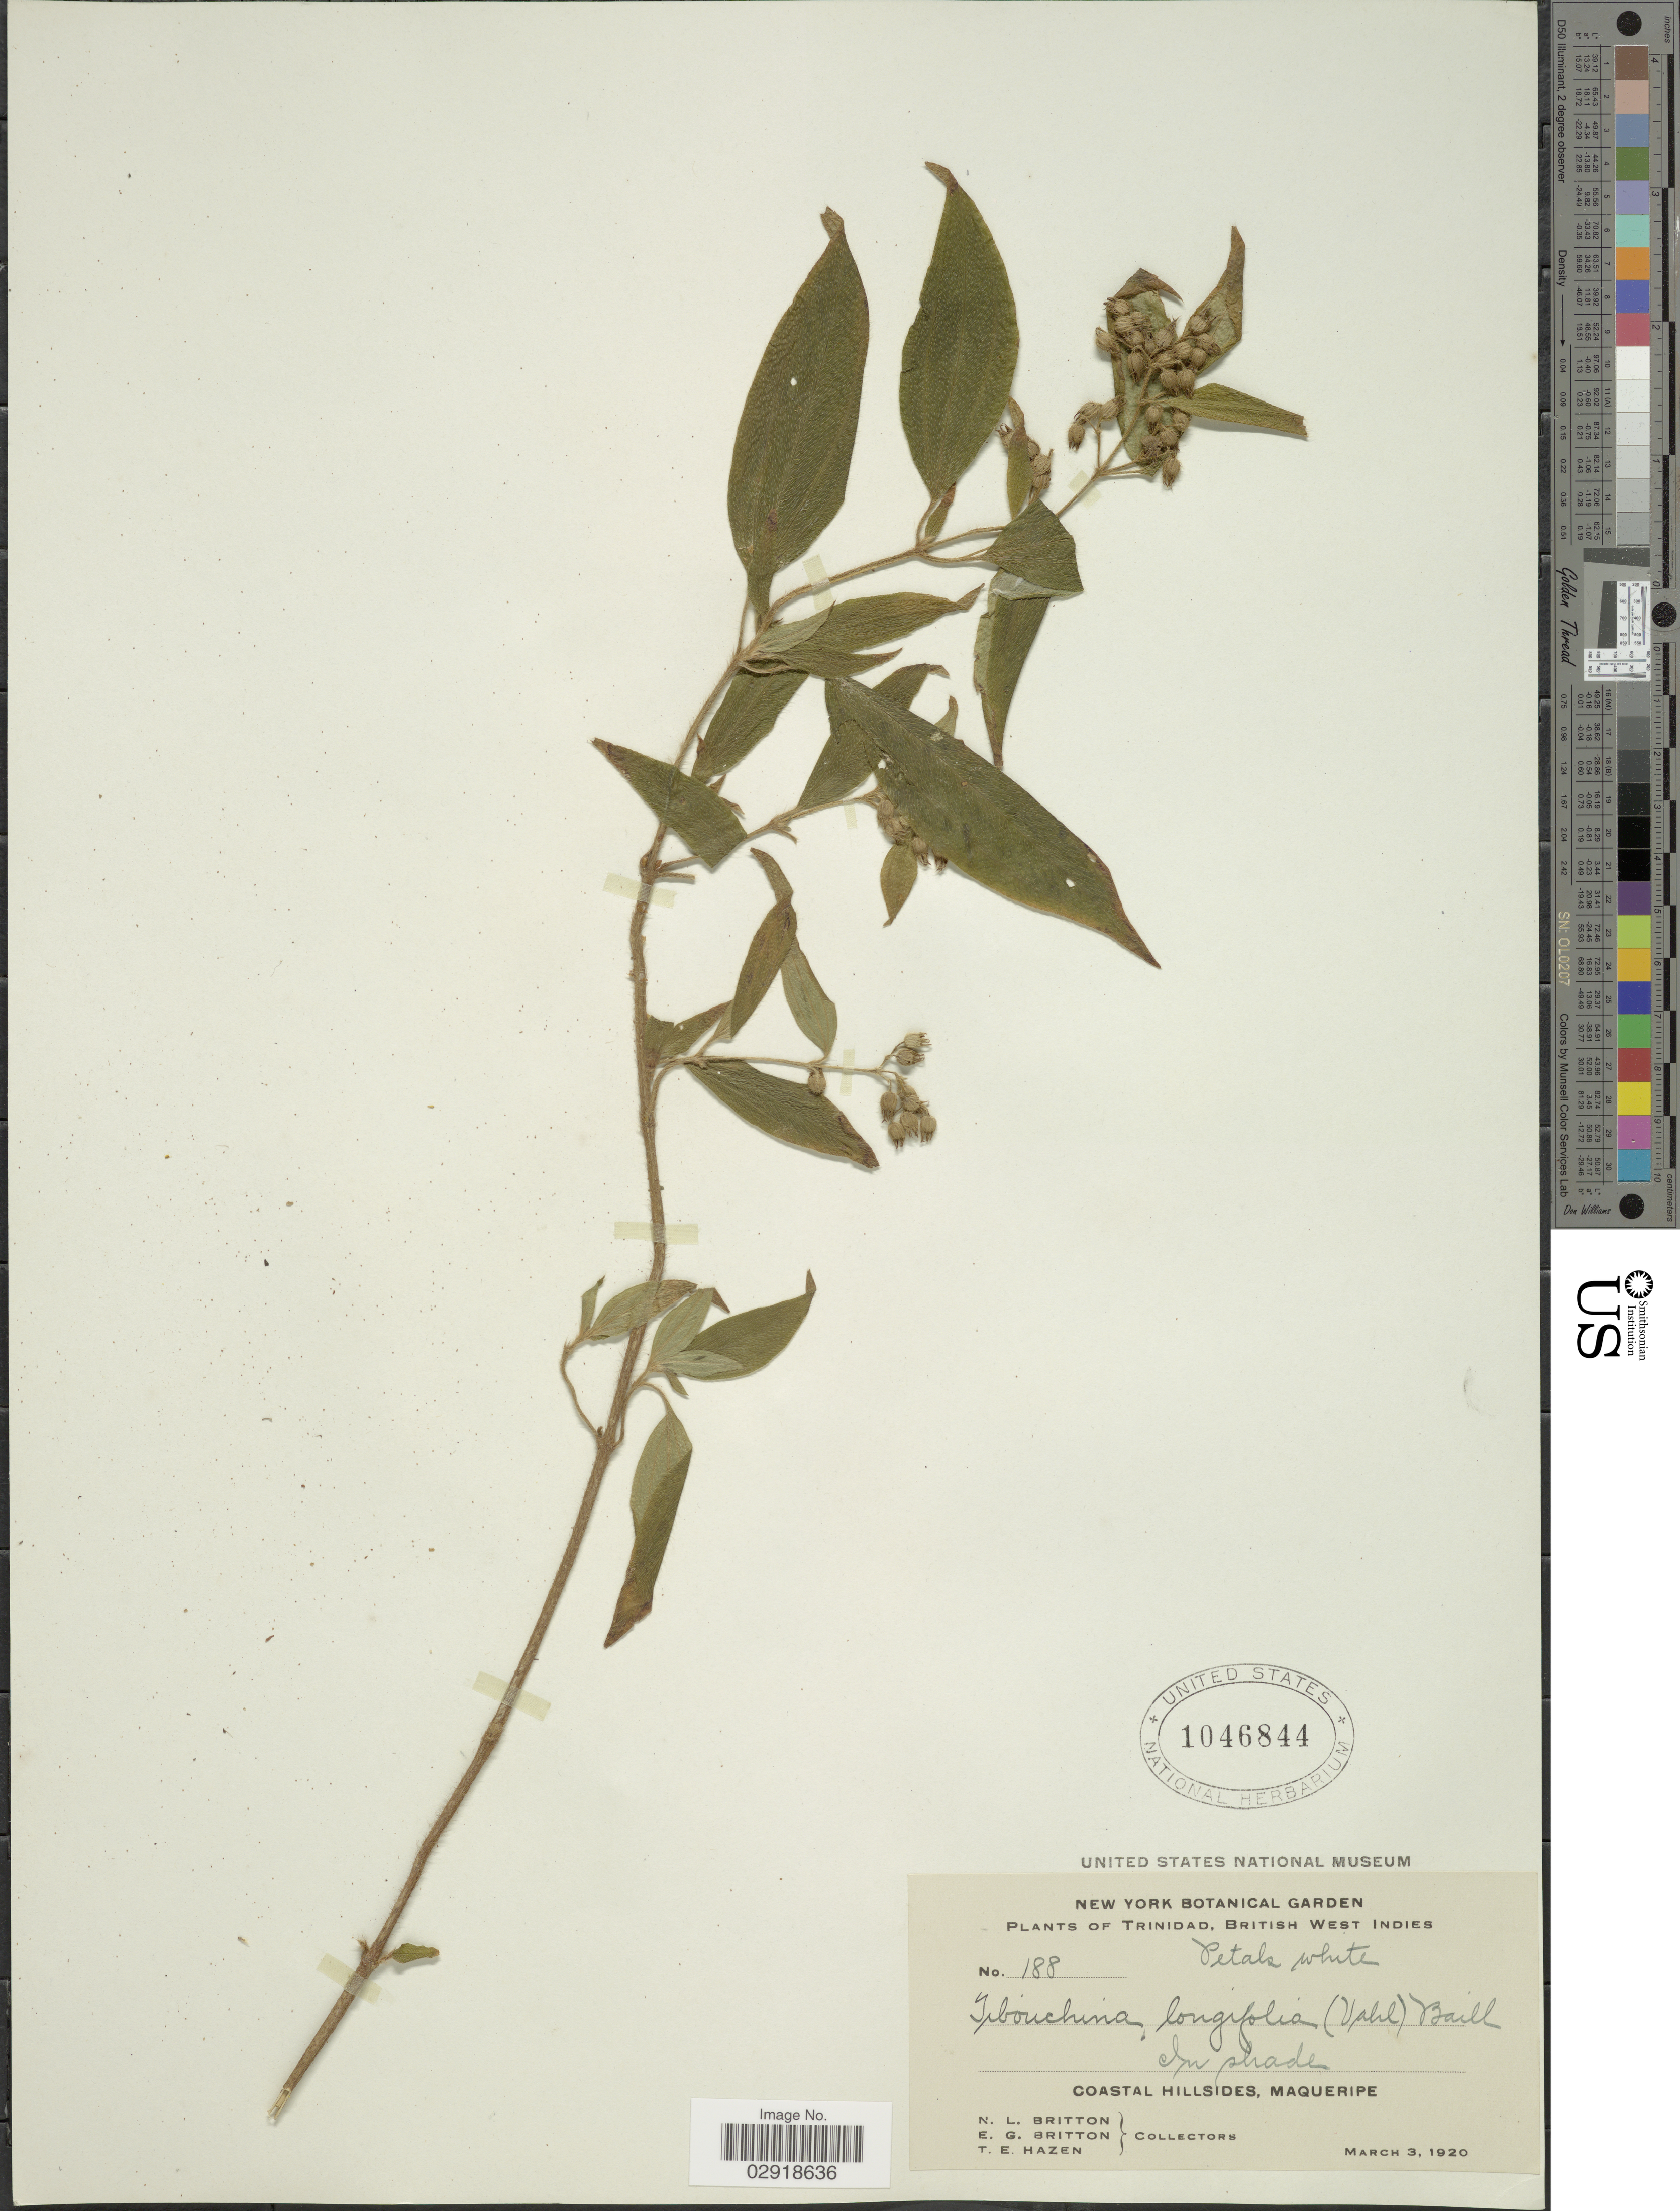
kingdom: Plantae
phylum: Tracheophyta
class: Magnoliopsida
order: Myrtales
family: Melastomataceae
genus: Chaetogastra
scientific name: Chaetogastra longifolia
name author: (Vahl) DC.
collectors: N. Britton, E. G. Britton & T. E. Hazen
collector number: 188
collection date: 1920-03-03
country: Trinidad and Tobago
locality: Trinidad, British West Indies. In shade. Coastal Hillsides, Maqueripe.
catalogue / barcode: US 1046844